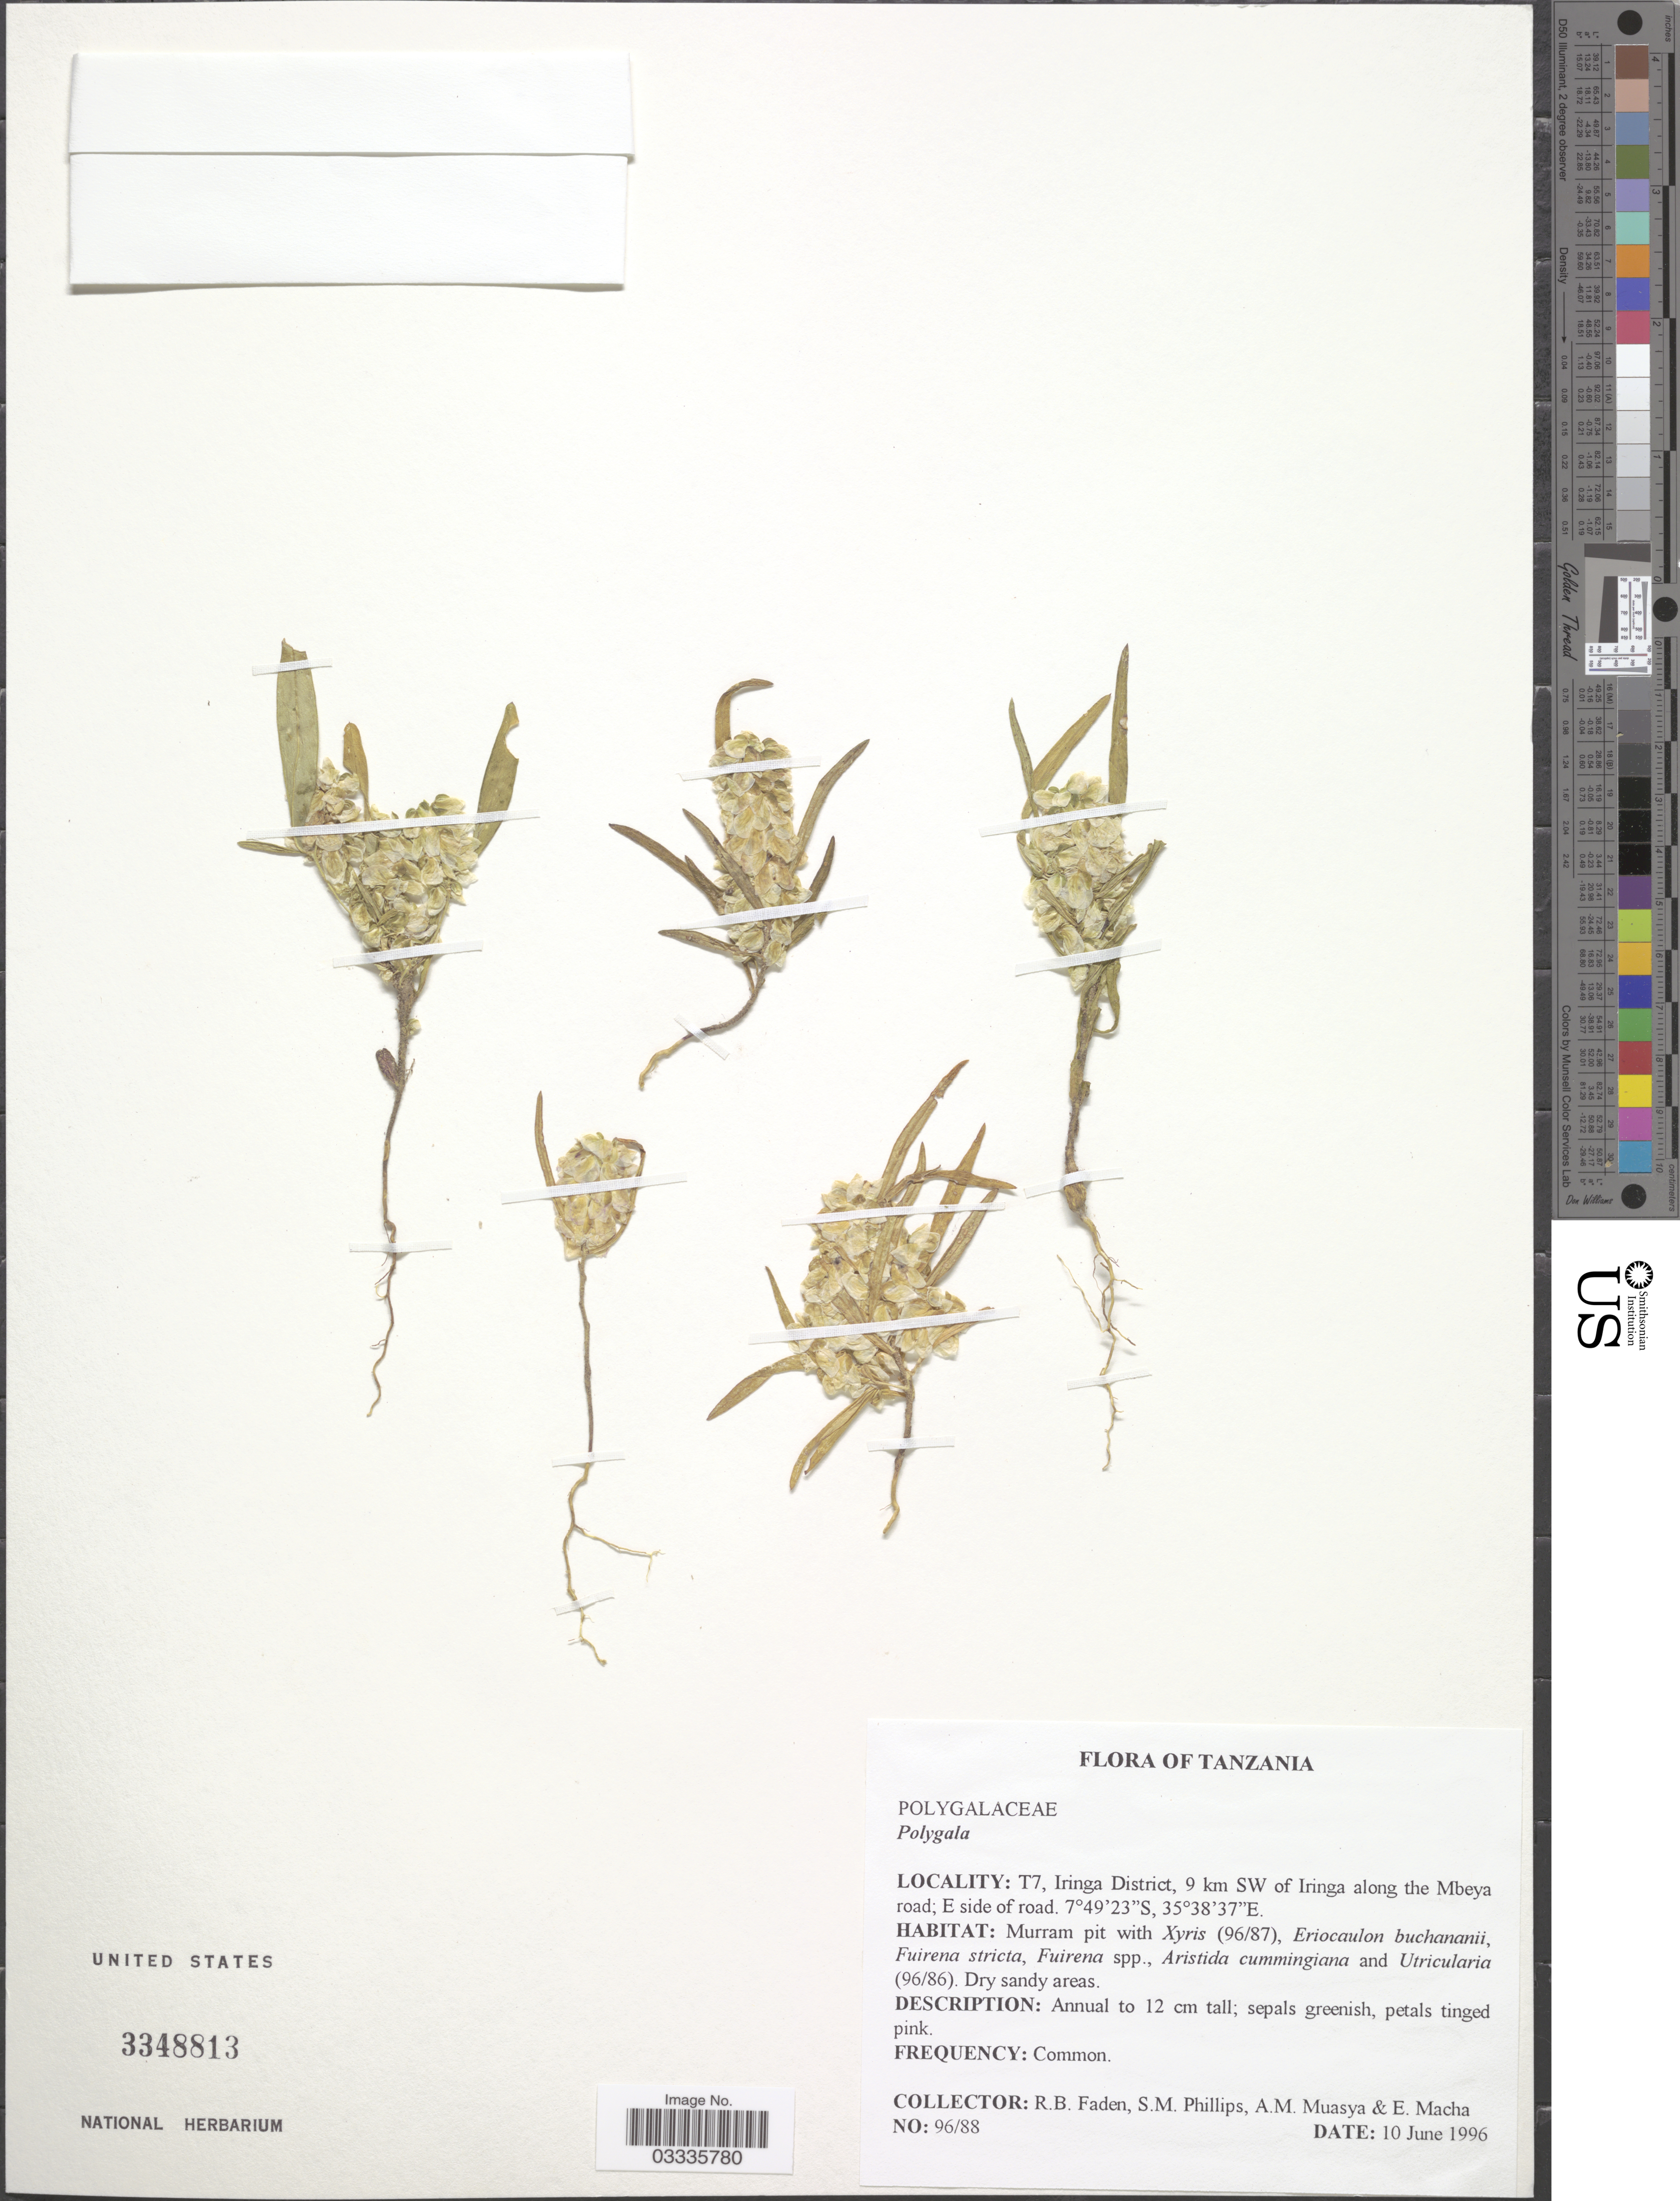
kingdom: Plantae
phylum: Tracheophyta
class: Magnoliopsida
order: Fabales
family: Polygalaceae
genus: Polygala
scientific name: Polygala sp.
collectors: R. B. Faden, S. M. Phillips, A. Muasya & E. Macha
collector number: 96/88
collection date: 1996-06-10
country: Tanzania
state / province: Iringa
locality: T7, Iringa District, 9 km SW of Iringa along the Mbeya road; E side of road.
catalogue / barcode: US 3348813